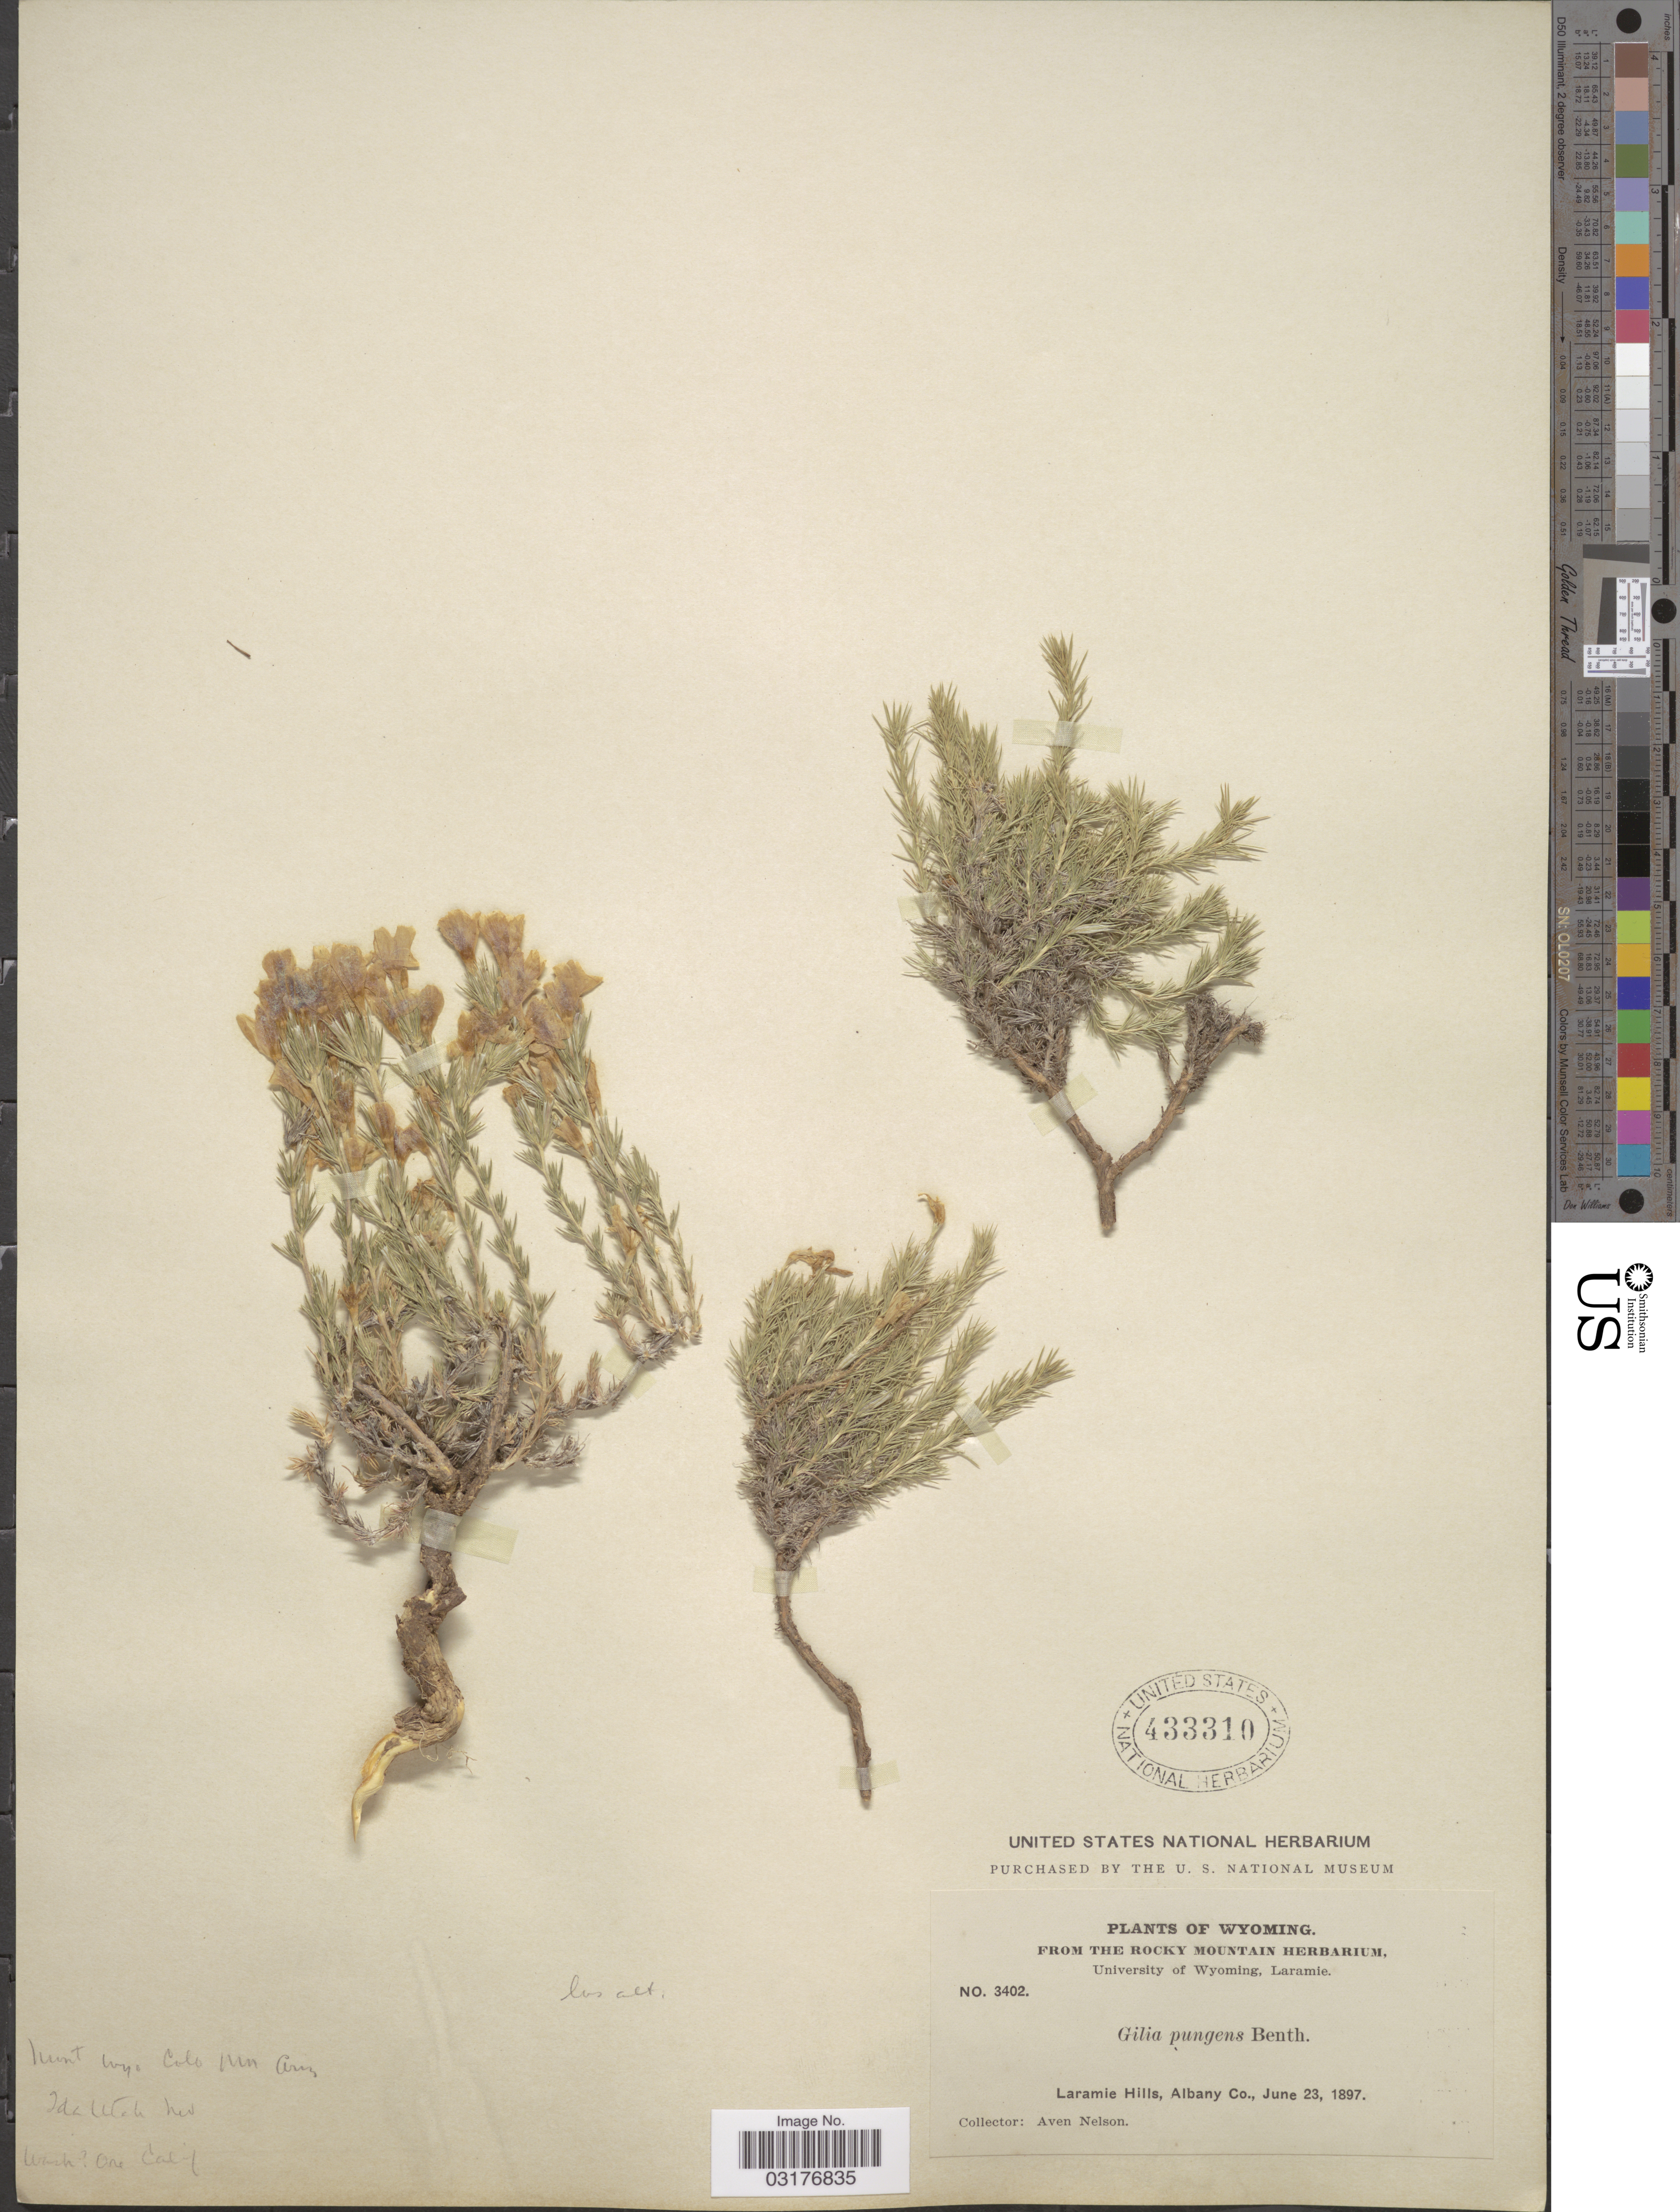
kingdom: Plantae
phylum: Tracheophyta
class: Magnoliopsida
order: Ericales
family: Polemoniaceae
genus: Linanthus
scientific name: Linanthus pungens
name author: (Torr.) J.M. Porter & L.A. Johnson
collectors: A. Nelson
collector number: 3402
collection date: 1897-06-23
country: United States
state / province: Wyoming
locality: Laramie Hills, Albany Co.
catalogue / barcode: US 433310